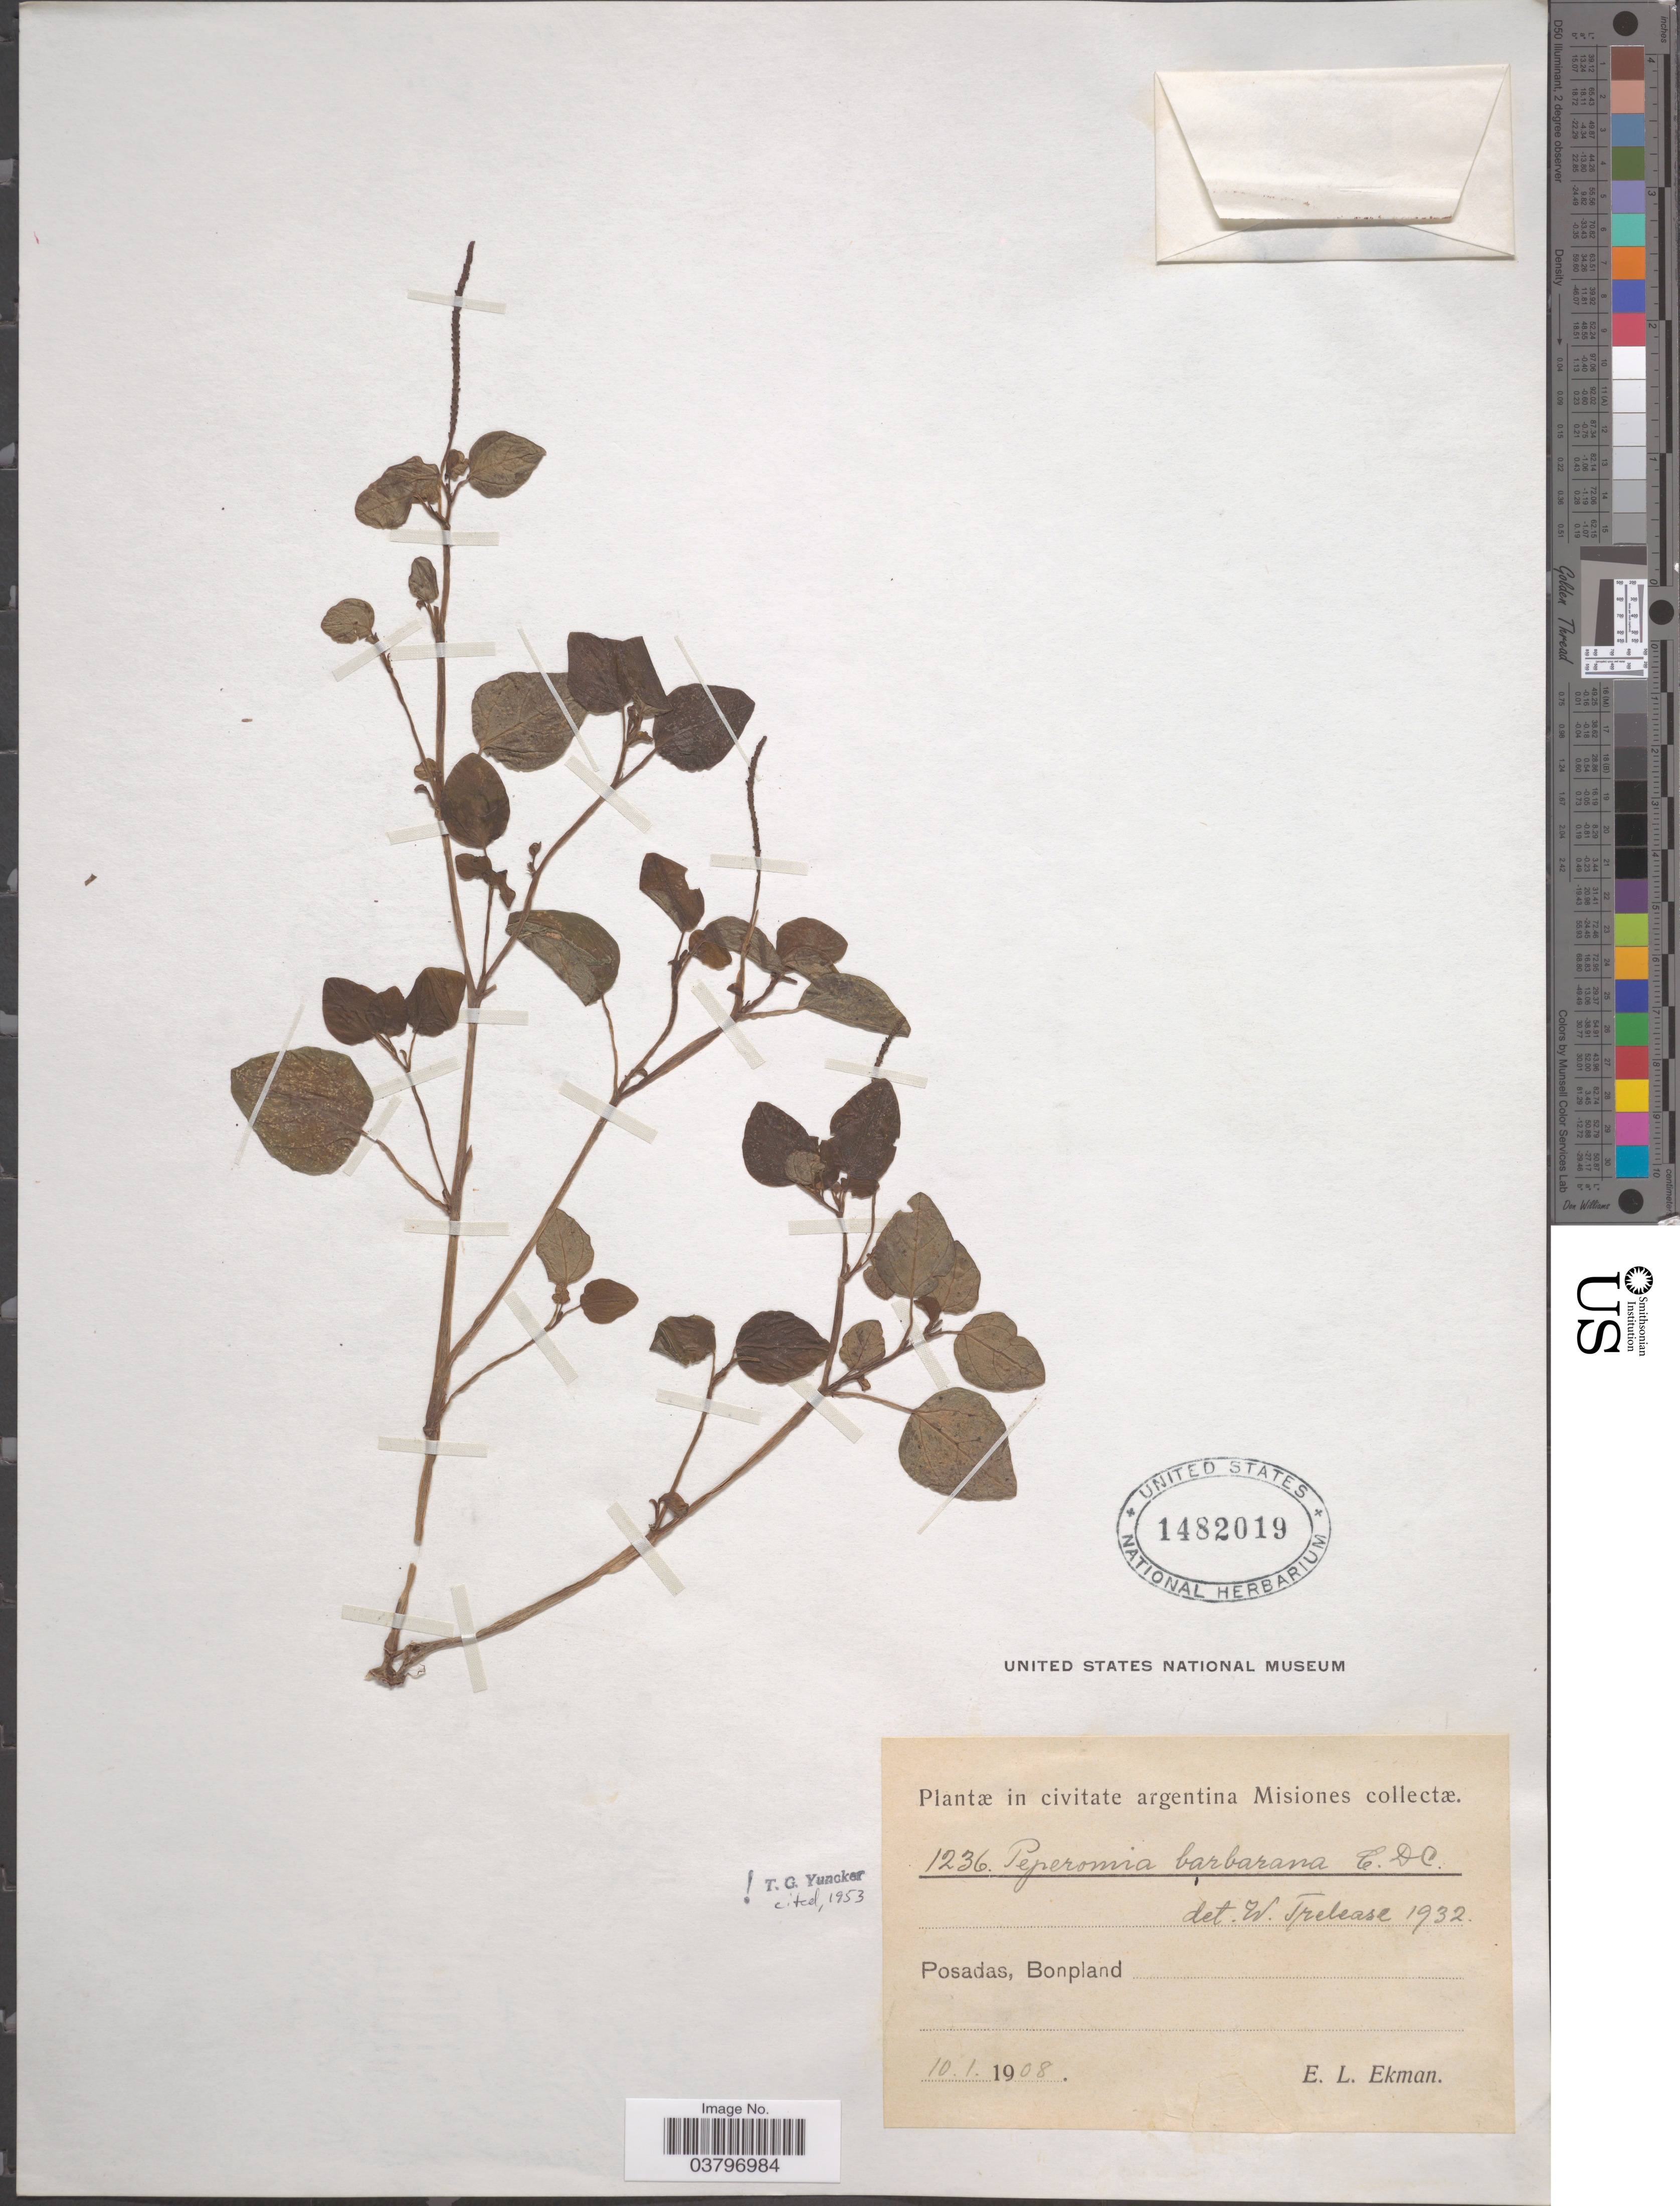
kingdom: Plantae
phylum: Tracheophyta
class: Magnoliopsida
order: Piperales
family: Piperaceae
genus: Peperomia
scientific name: Peperomia barbarana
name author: C. DC.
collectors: E. L. Ekman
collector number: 1236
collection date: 1908-01-10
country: Argentina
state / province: Misiones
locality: Posadas, Bonpland.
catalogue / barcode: US 1482019